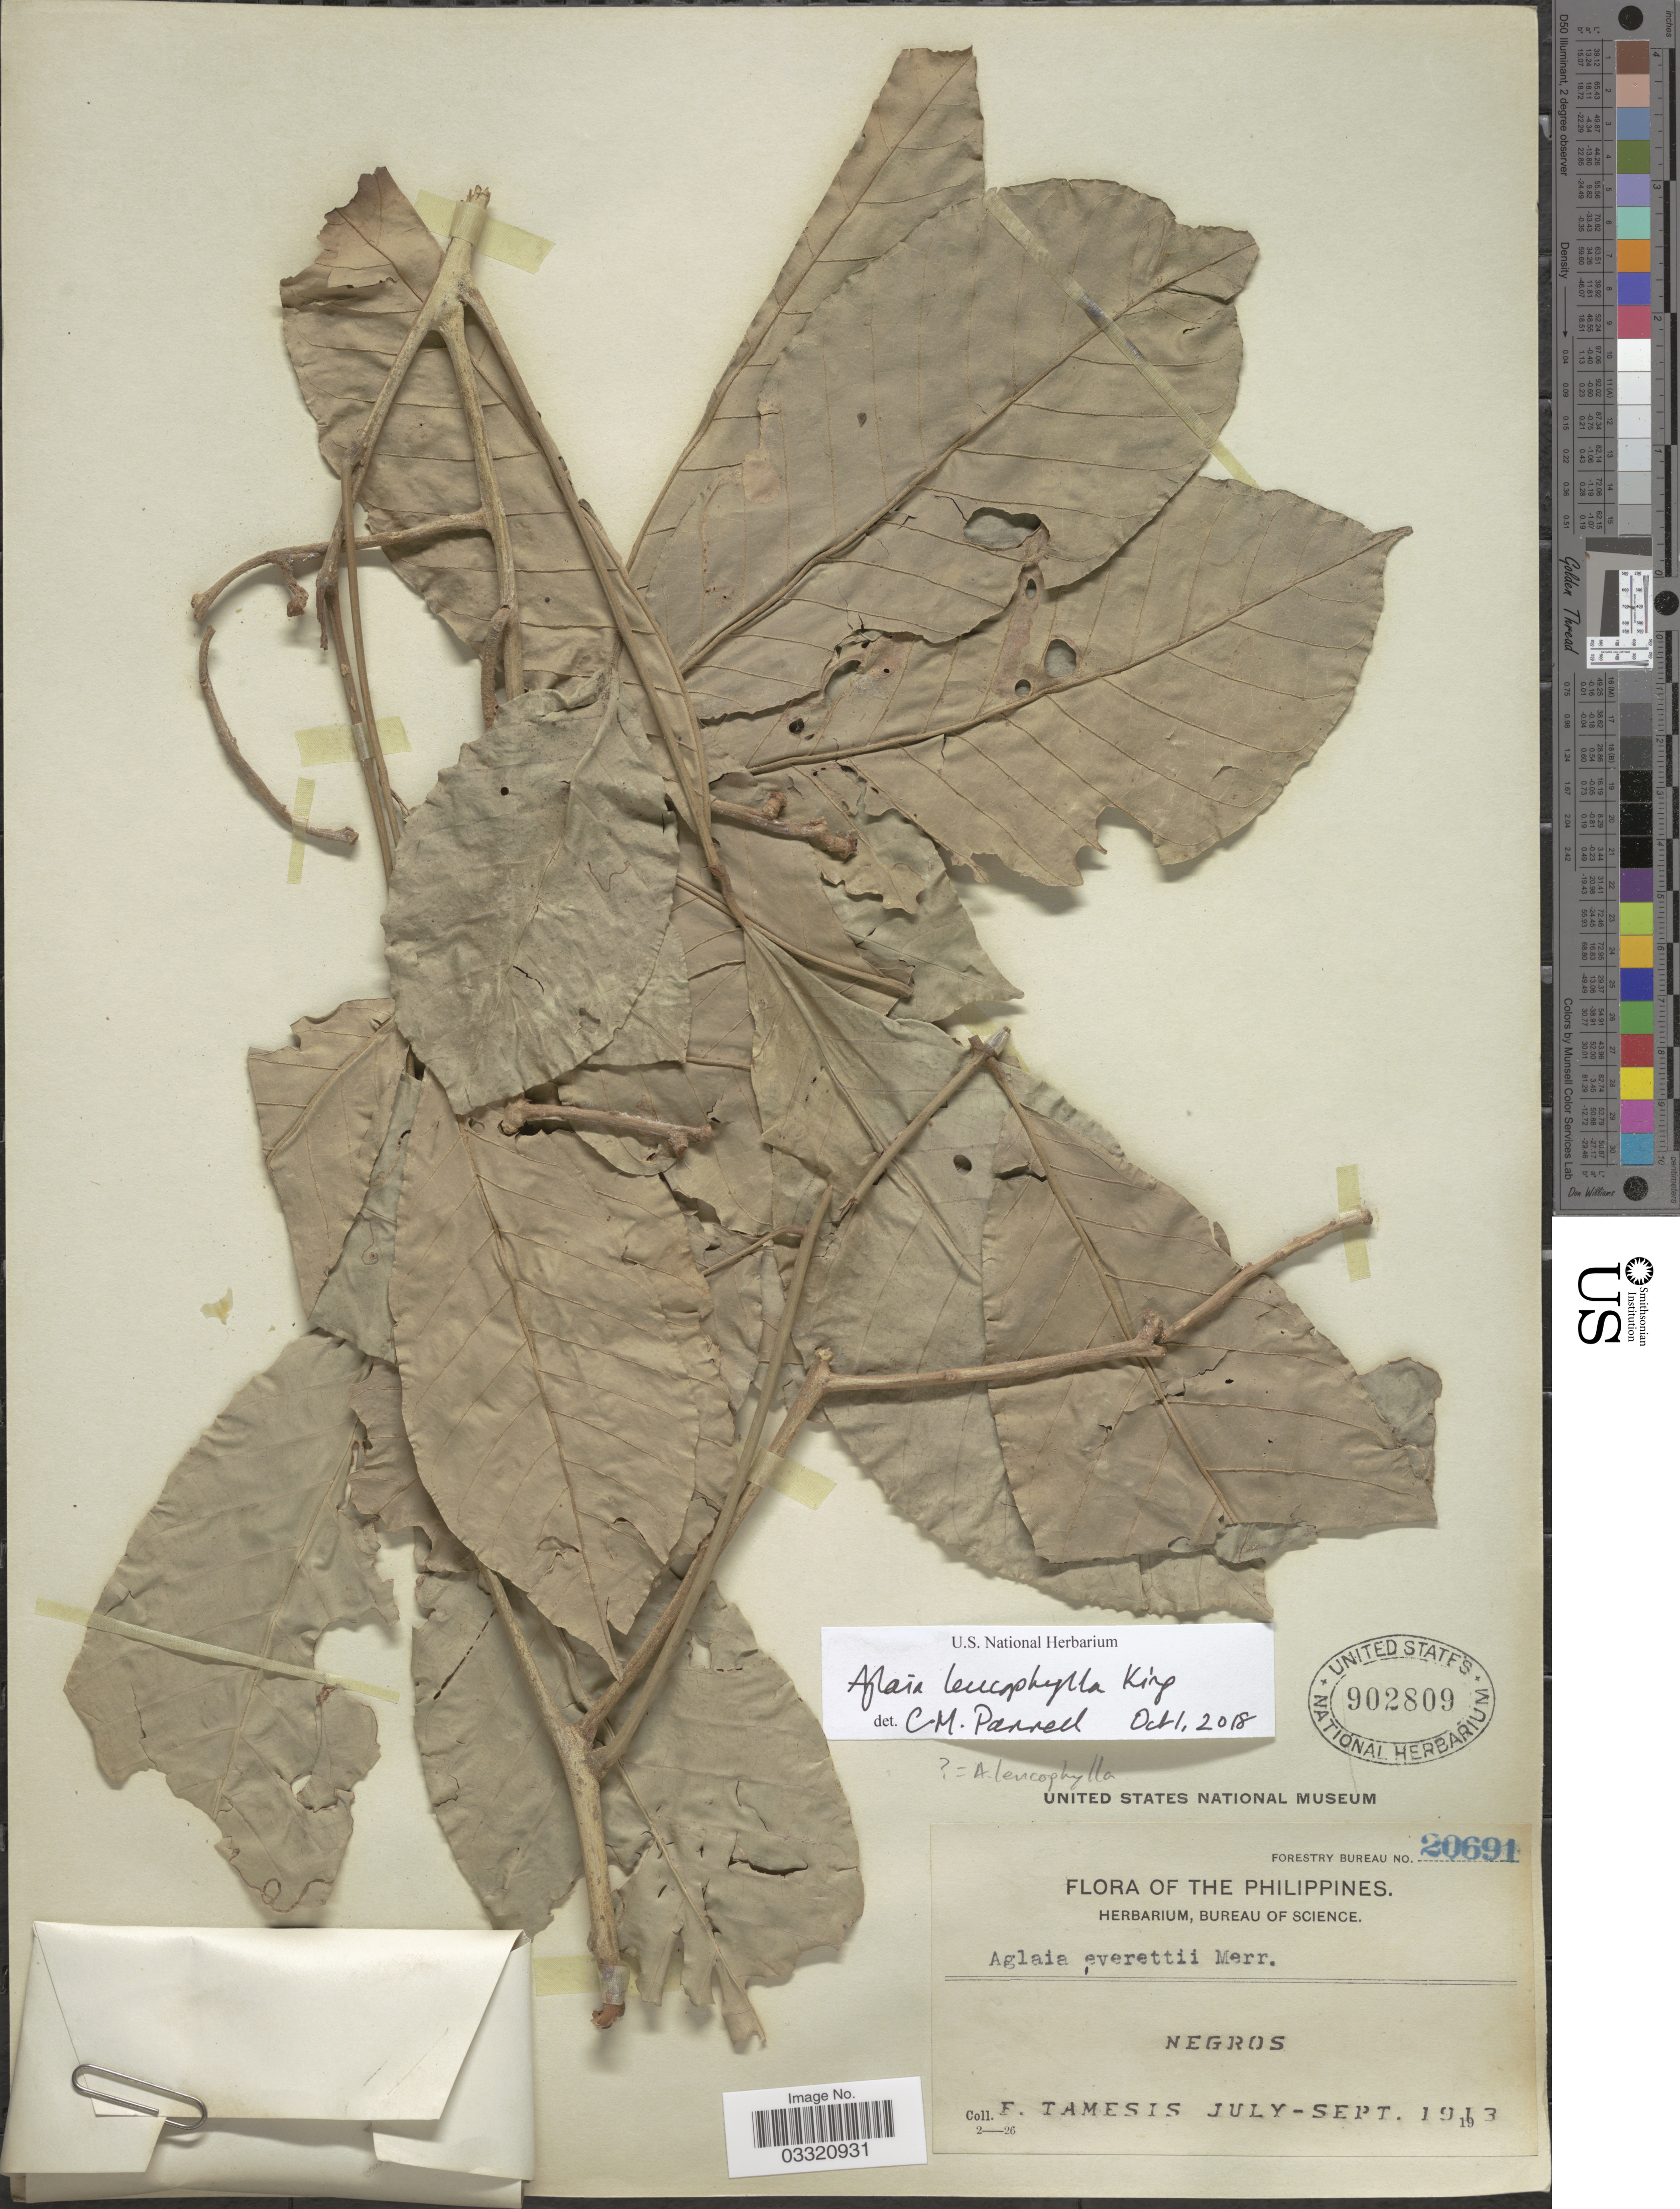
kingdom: Plantae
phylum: Tracheophyta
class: Magnoliopsida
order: Sapindales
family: Meliaceae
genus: Aglaia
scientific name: Aglaia leucophylla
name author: King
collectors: F. Tamesis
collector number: Forestry Bureau 20691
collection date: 1913-07/1913-09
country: Philippines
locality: Negros.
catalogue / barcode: US 902809